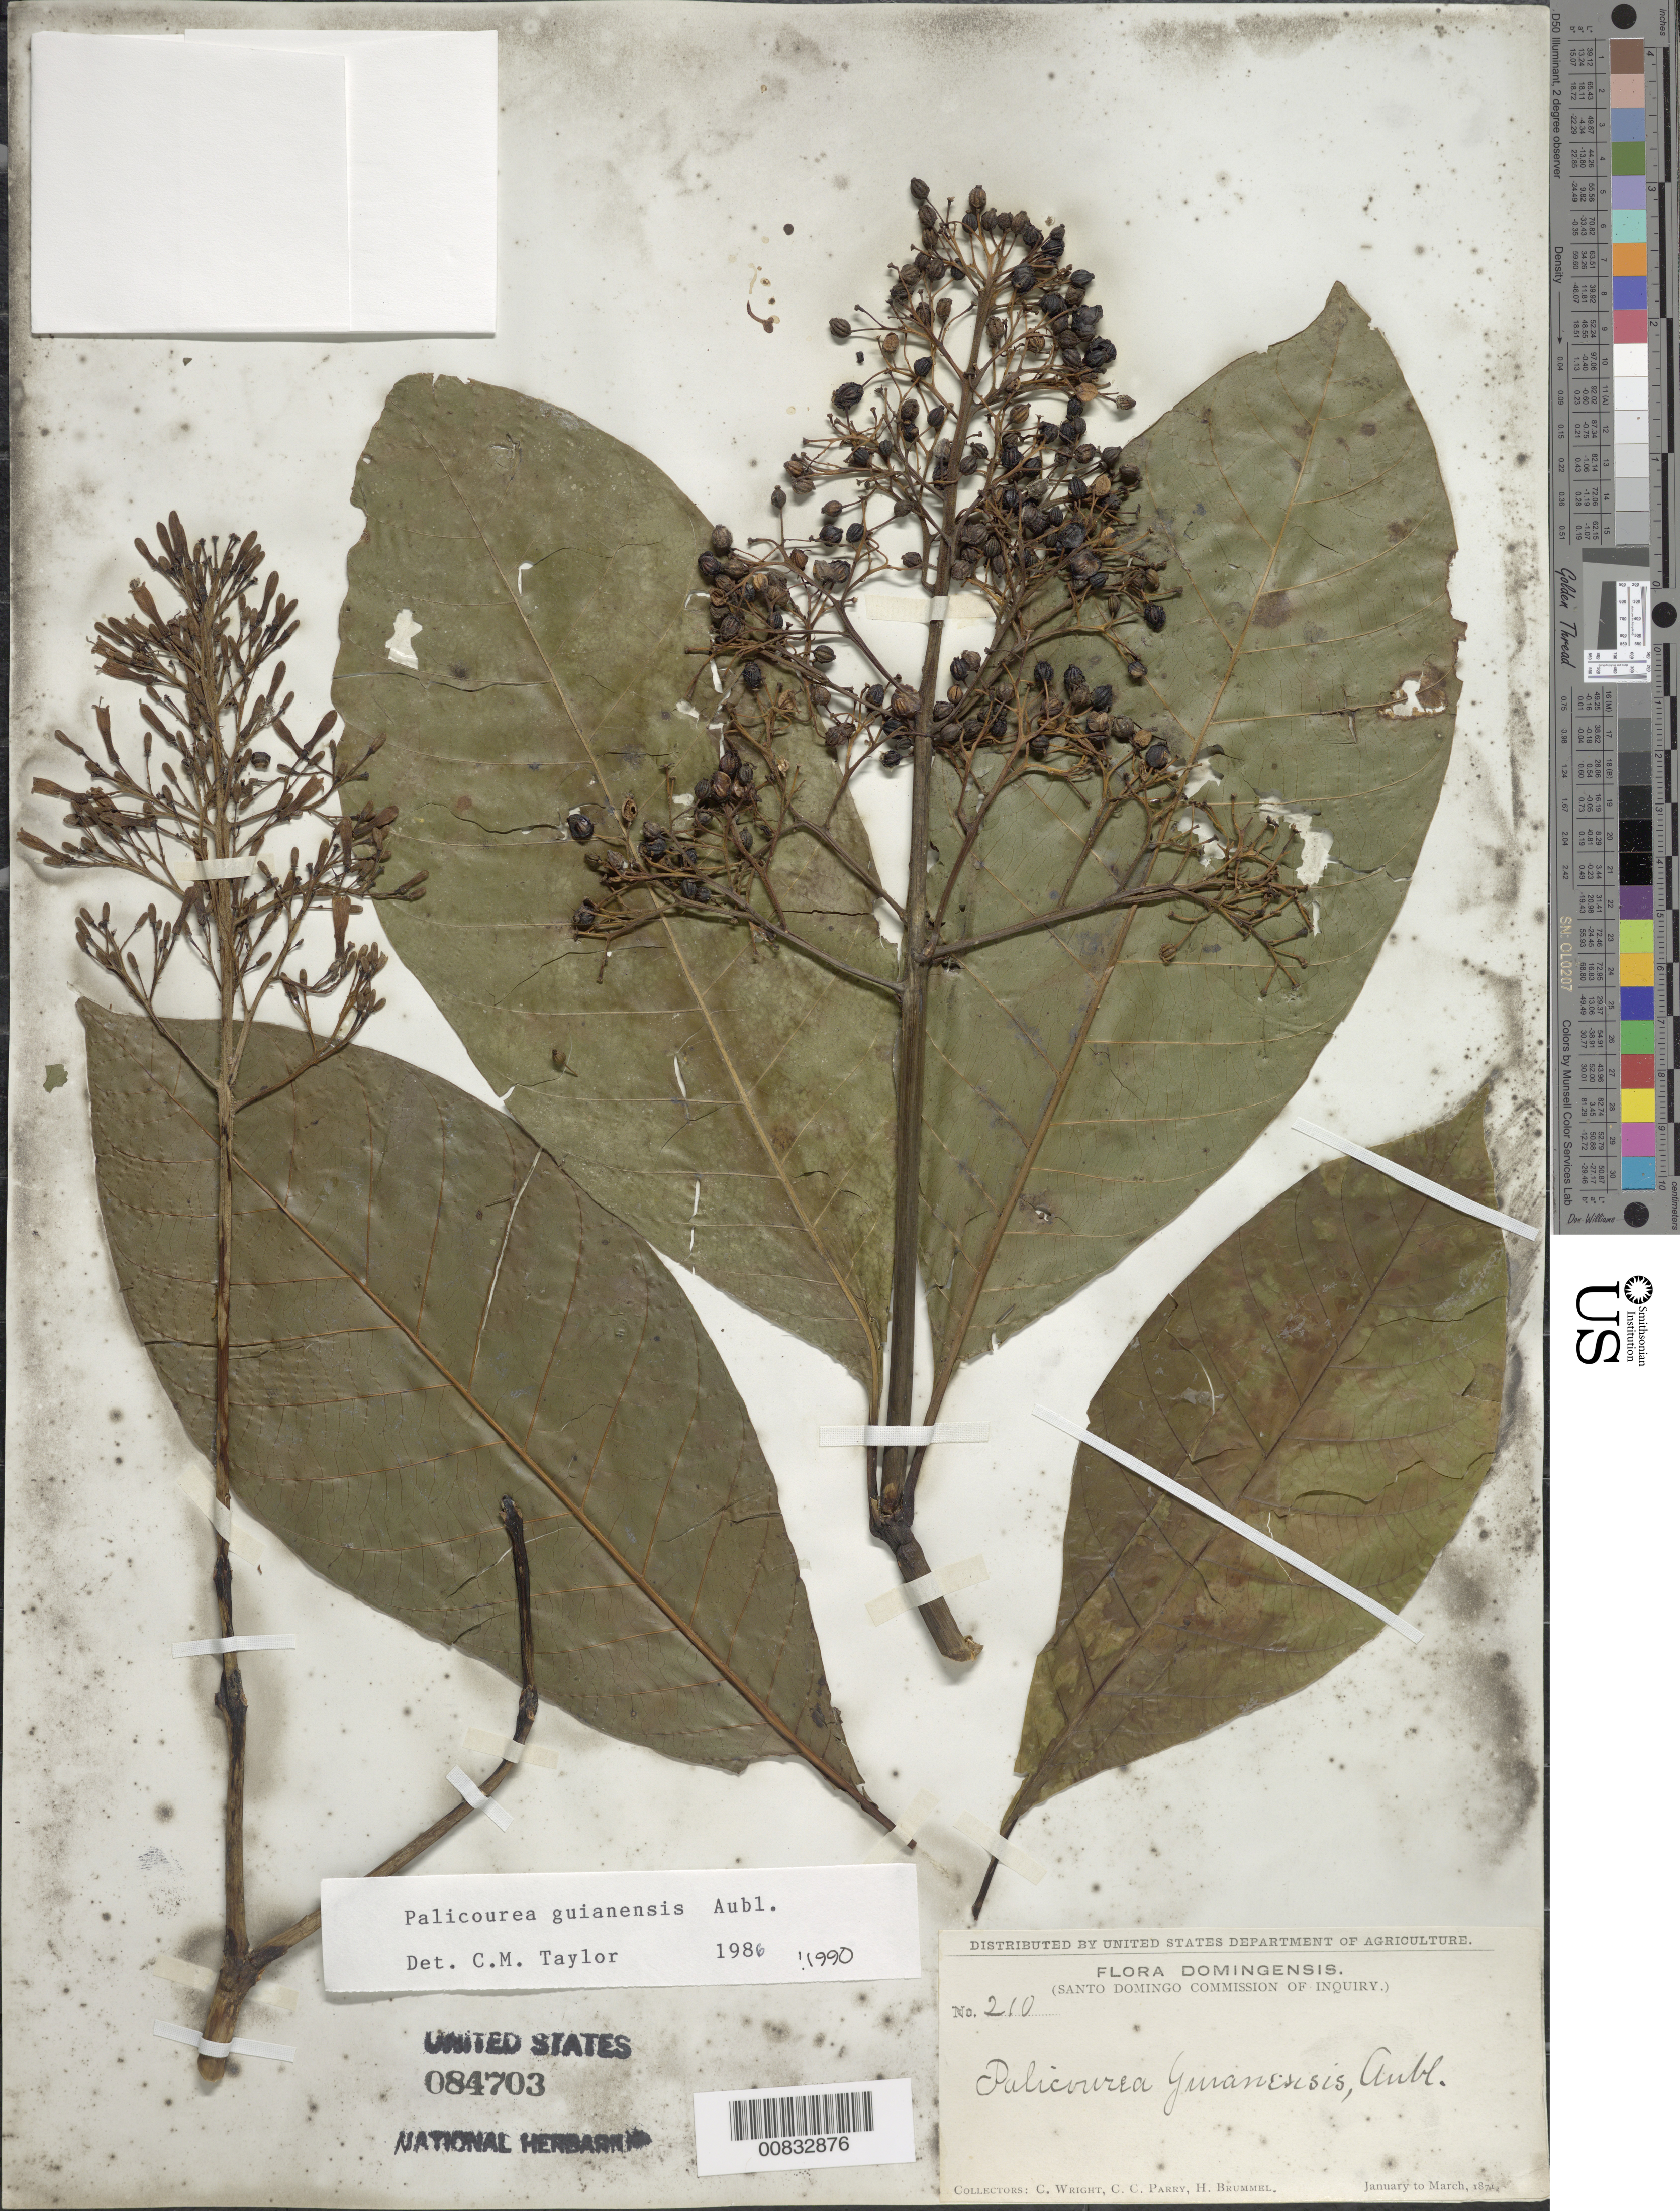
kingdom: Plantae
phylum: Tracheophyta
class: Magnoliopsida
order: Gentianales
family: Rubiaceae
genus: Palicourea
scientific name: Palicourea guianensis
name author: Aubl.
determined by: Taylor, Charlotte M.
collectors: C. Wright, C. C. Parry & H. Brummel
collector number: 210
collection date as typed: Jan 1871 to -- Mar 1871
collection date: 1871-01/1871-03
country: Dominican Republic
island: Hispaniola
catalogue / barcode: US 84703